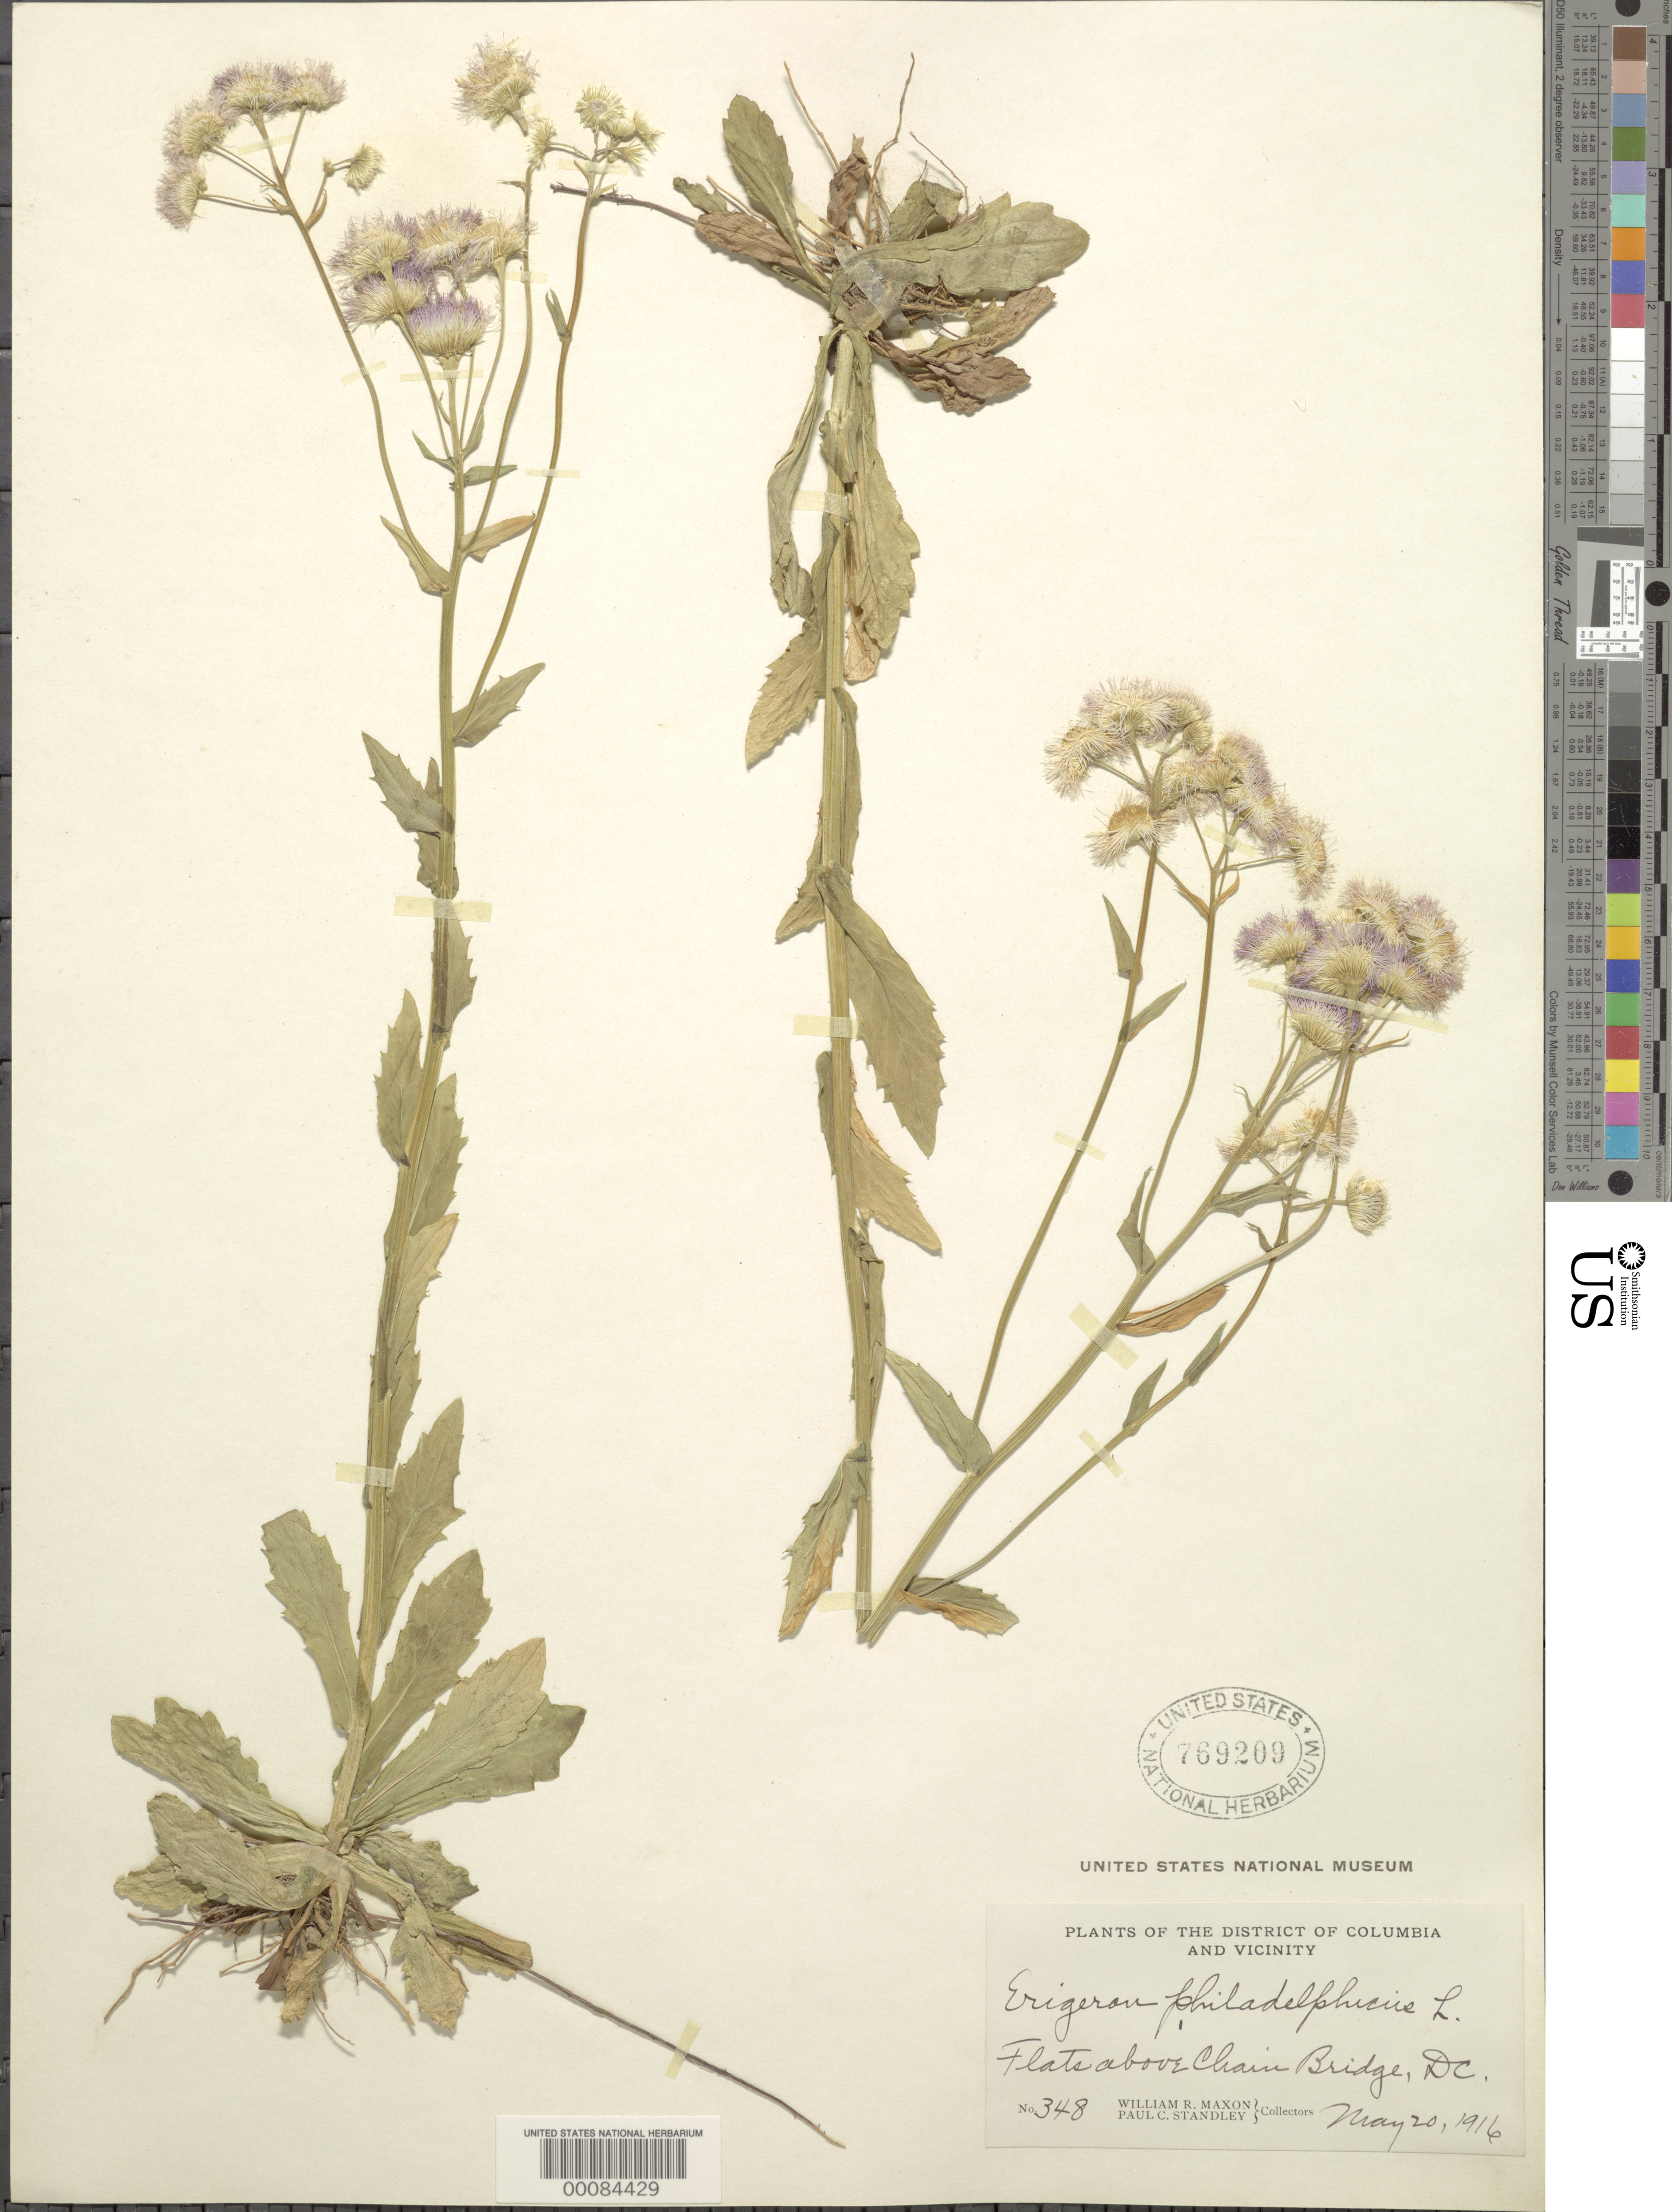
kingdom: Plantae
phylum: Tracheophyta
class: Magnoliopsida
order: Asterales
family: Asteraceae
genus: Erigeron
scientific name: Erigeron philadelphicus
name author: L.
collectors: W. R. Maxon & P. C. Standley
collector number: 348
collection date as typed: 20 May 1916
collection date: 1916-05-20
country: United States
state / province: Maryland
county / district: Montgomery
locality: Above Chain Bridge C. & O. Canal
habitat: Flats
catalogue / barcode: US 769209